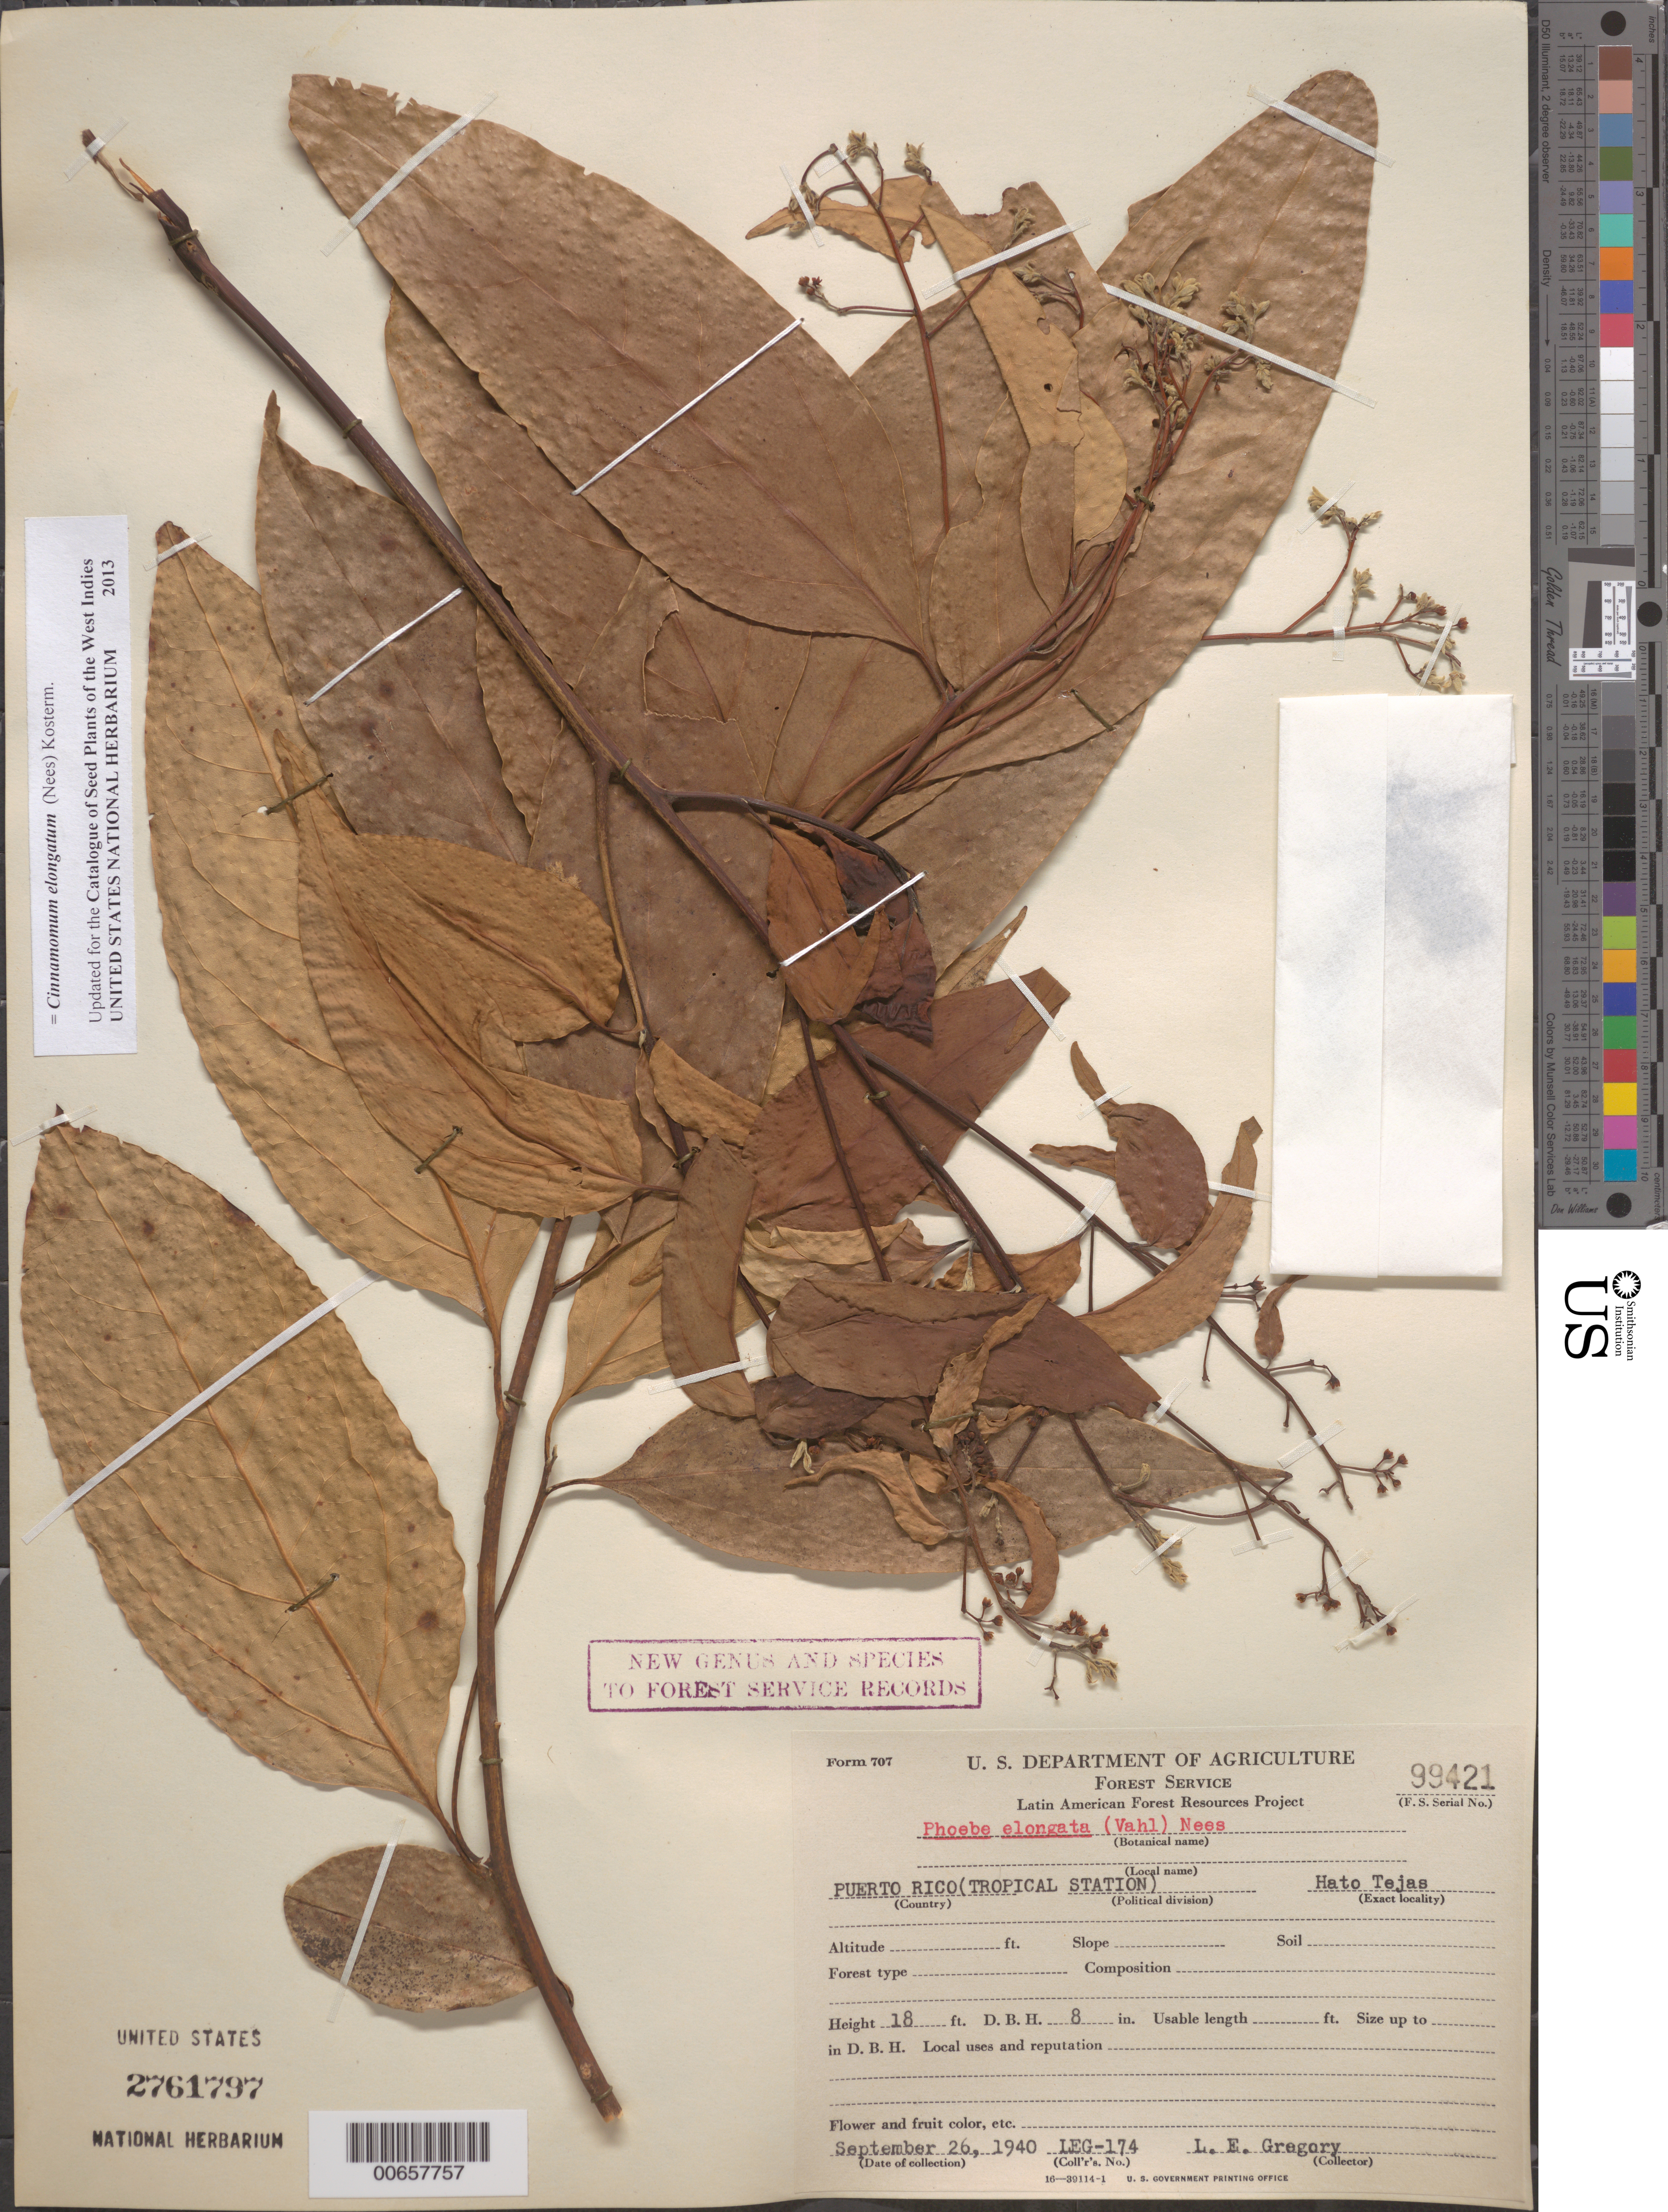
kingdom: Plantae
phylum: Tracheophyta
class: Magnoliopsida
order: Laurales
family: Lauraceae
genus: Cinnamomum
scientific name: Cinnamomum elongatum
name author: (Nees) Kosterm.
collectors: L. E. Gregory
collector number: LEG-174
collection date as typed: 26 Sep 1940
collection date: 1940-09-26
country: Puerto Rico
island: Greater Antilles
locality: Hato Tejas, tropical station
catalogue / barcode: US 2761797